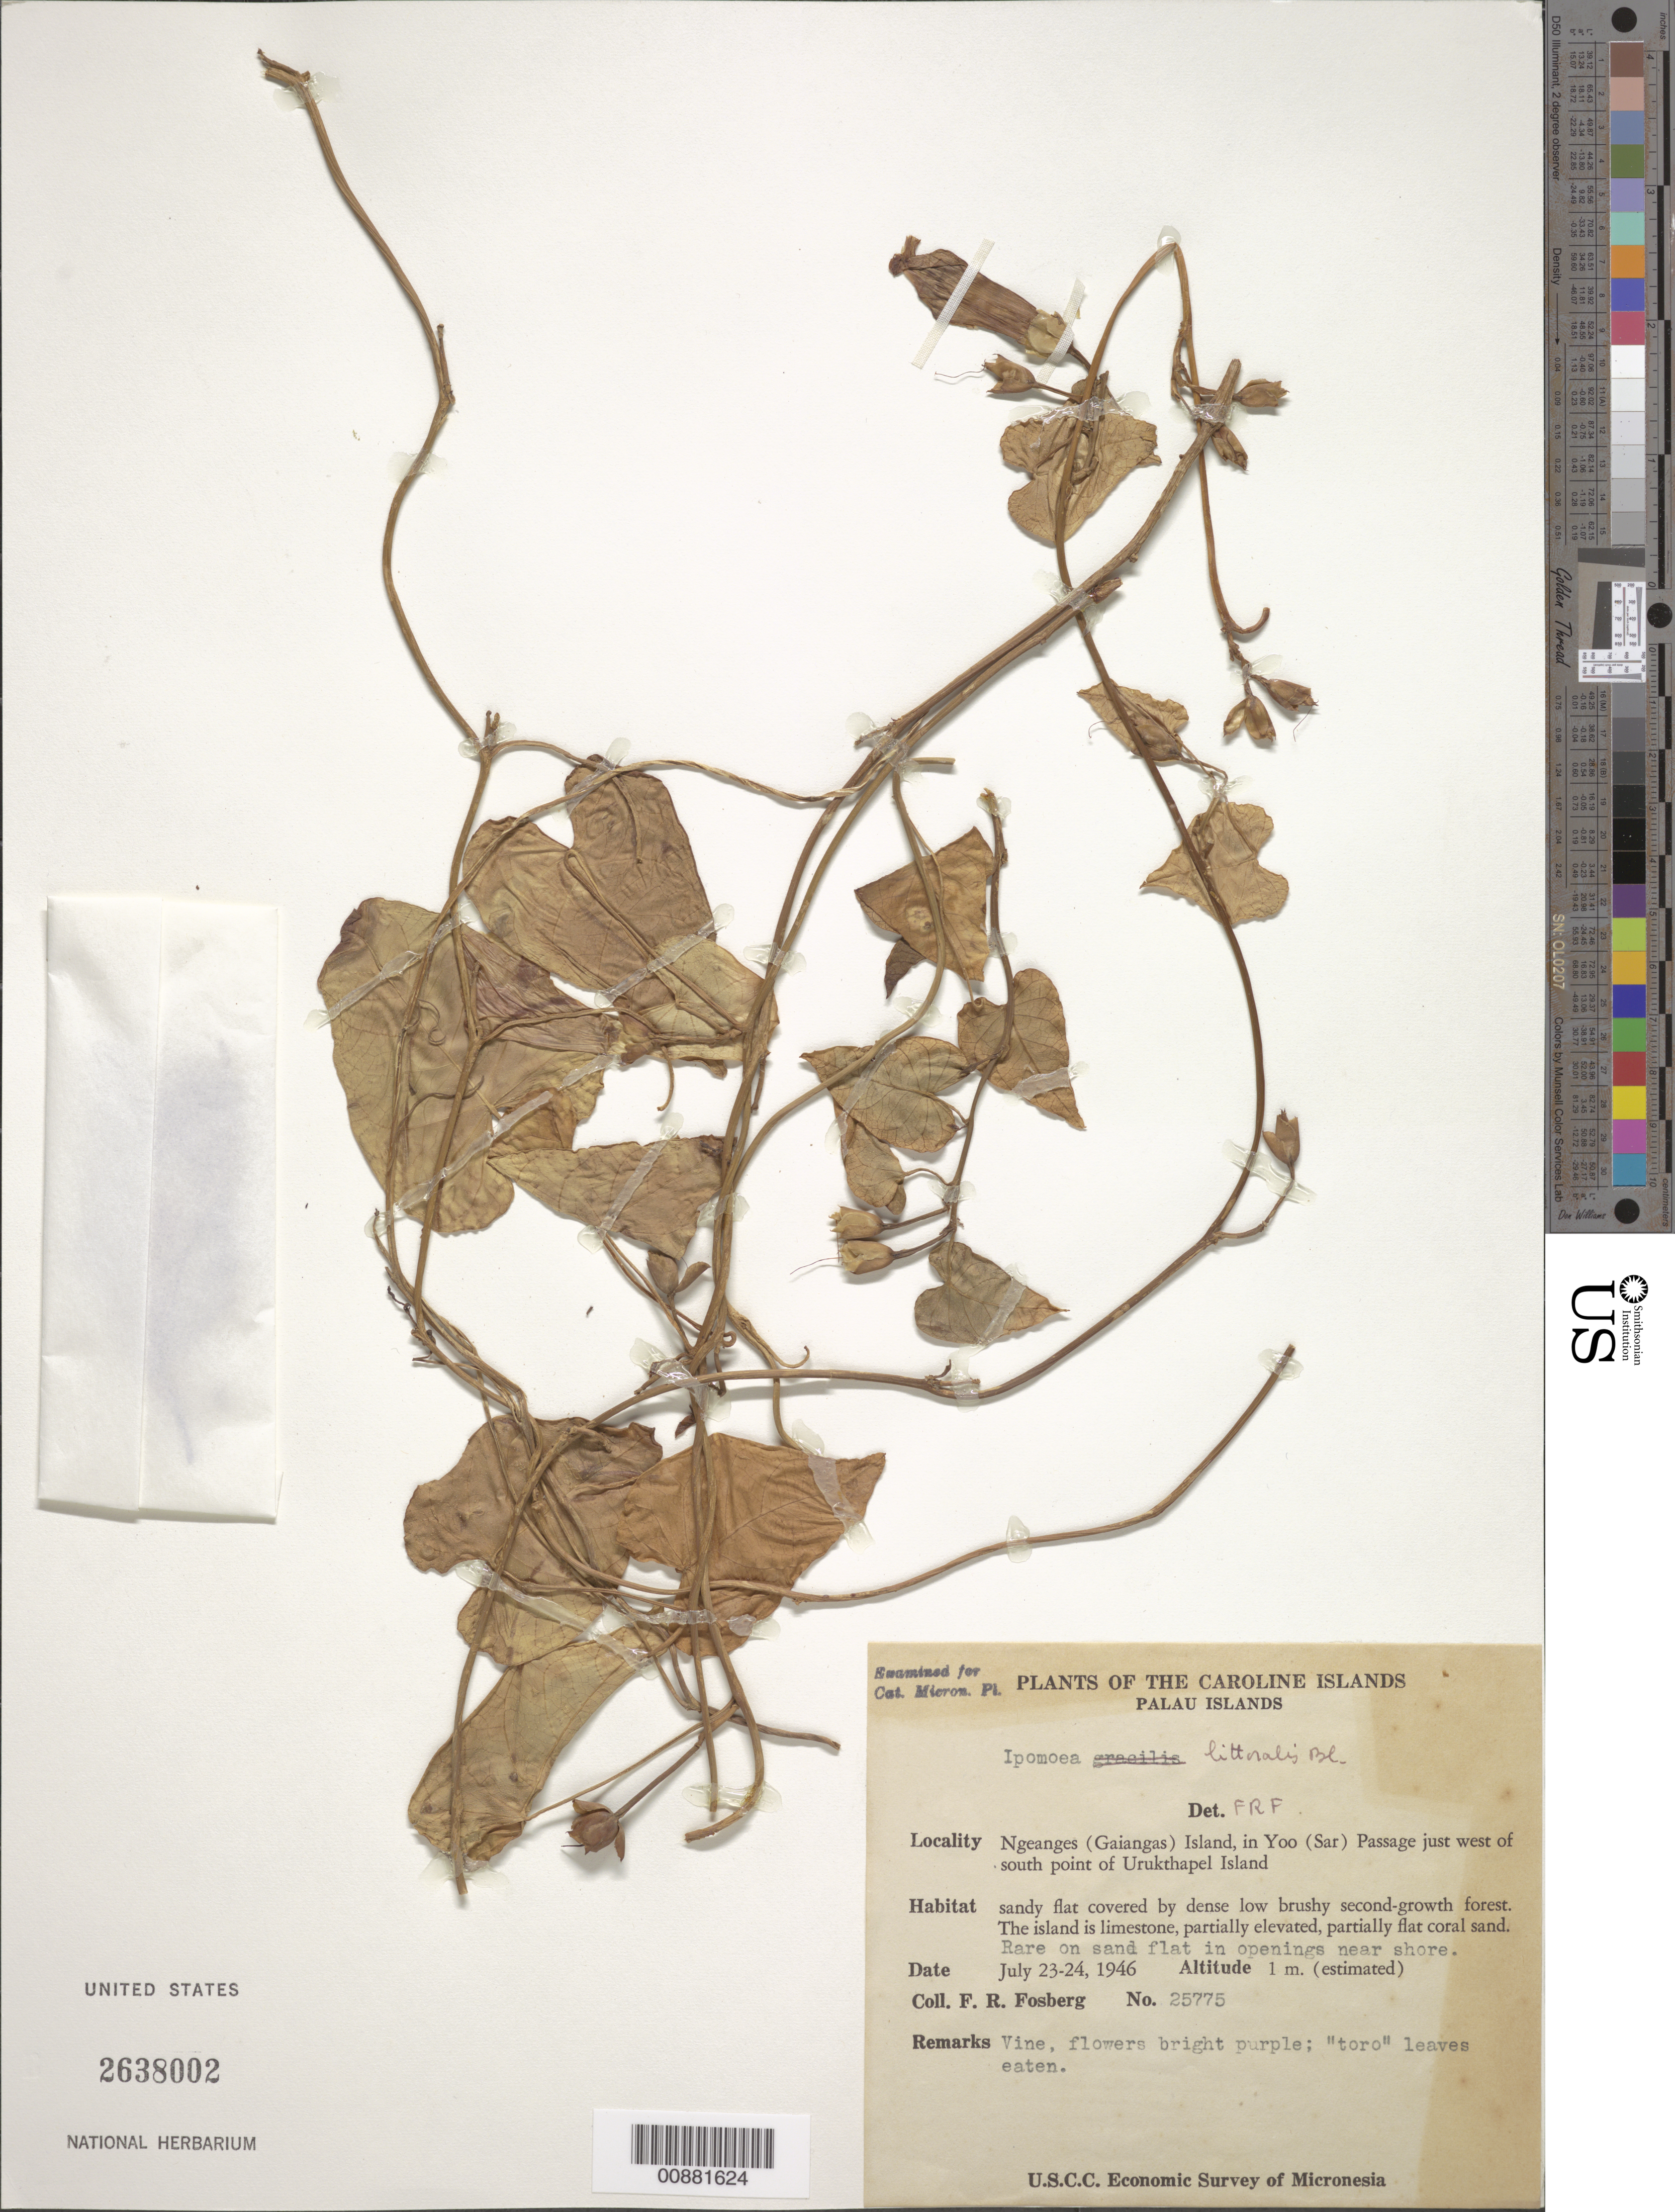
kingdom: Plantae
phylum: Tracheophyta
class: Magnoliopsida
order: Solanales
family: Convolvulaceae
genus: Ipomoea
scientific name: Ipomoea littoralis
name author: Blume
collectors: F. R. Fosberg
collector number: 25775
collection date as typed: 23 Jul 1946 and 24 Jul 1946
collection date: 1946-07-23,1946-07-24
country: Palau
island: Ngeanges (Gaiangas)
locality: In Yoo (Sar) Passage just west of south point of Urukthapel Island (Also known as Gaiangas I.)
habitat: Rare on sand flat in openings near shore.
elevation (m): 1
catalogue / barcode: US 2638002